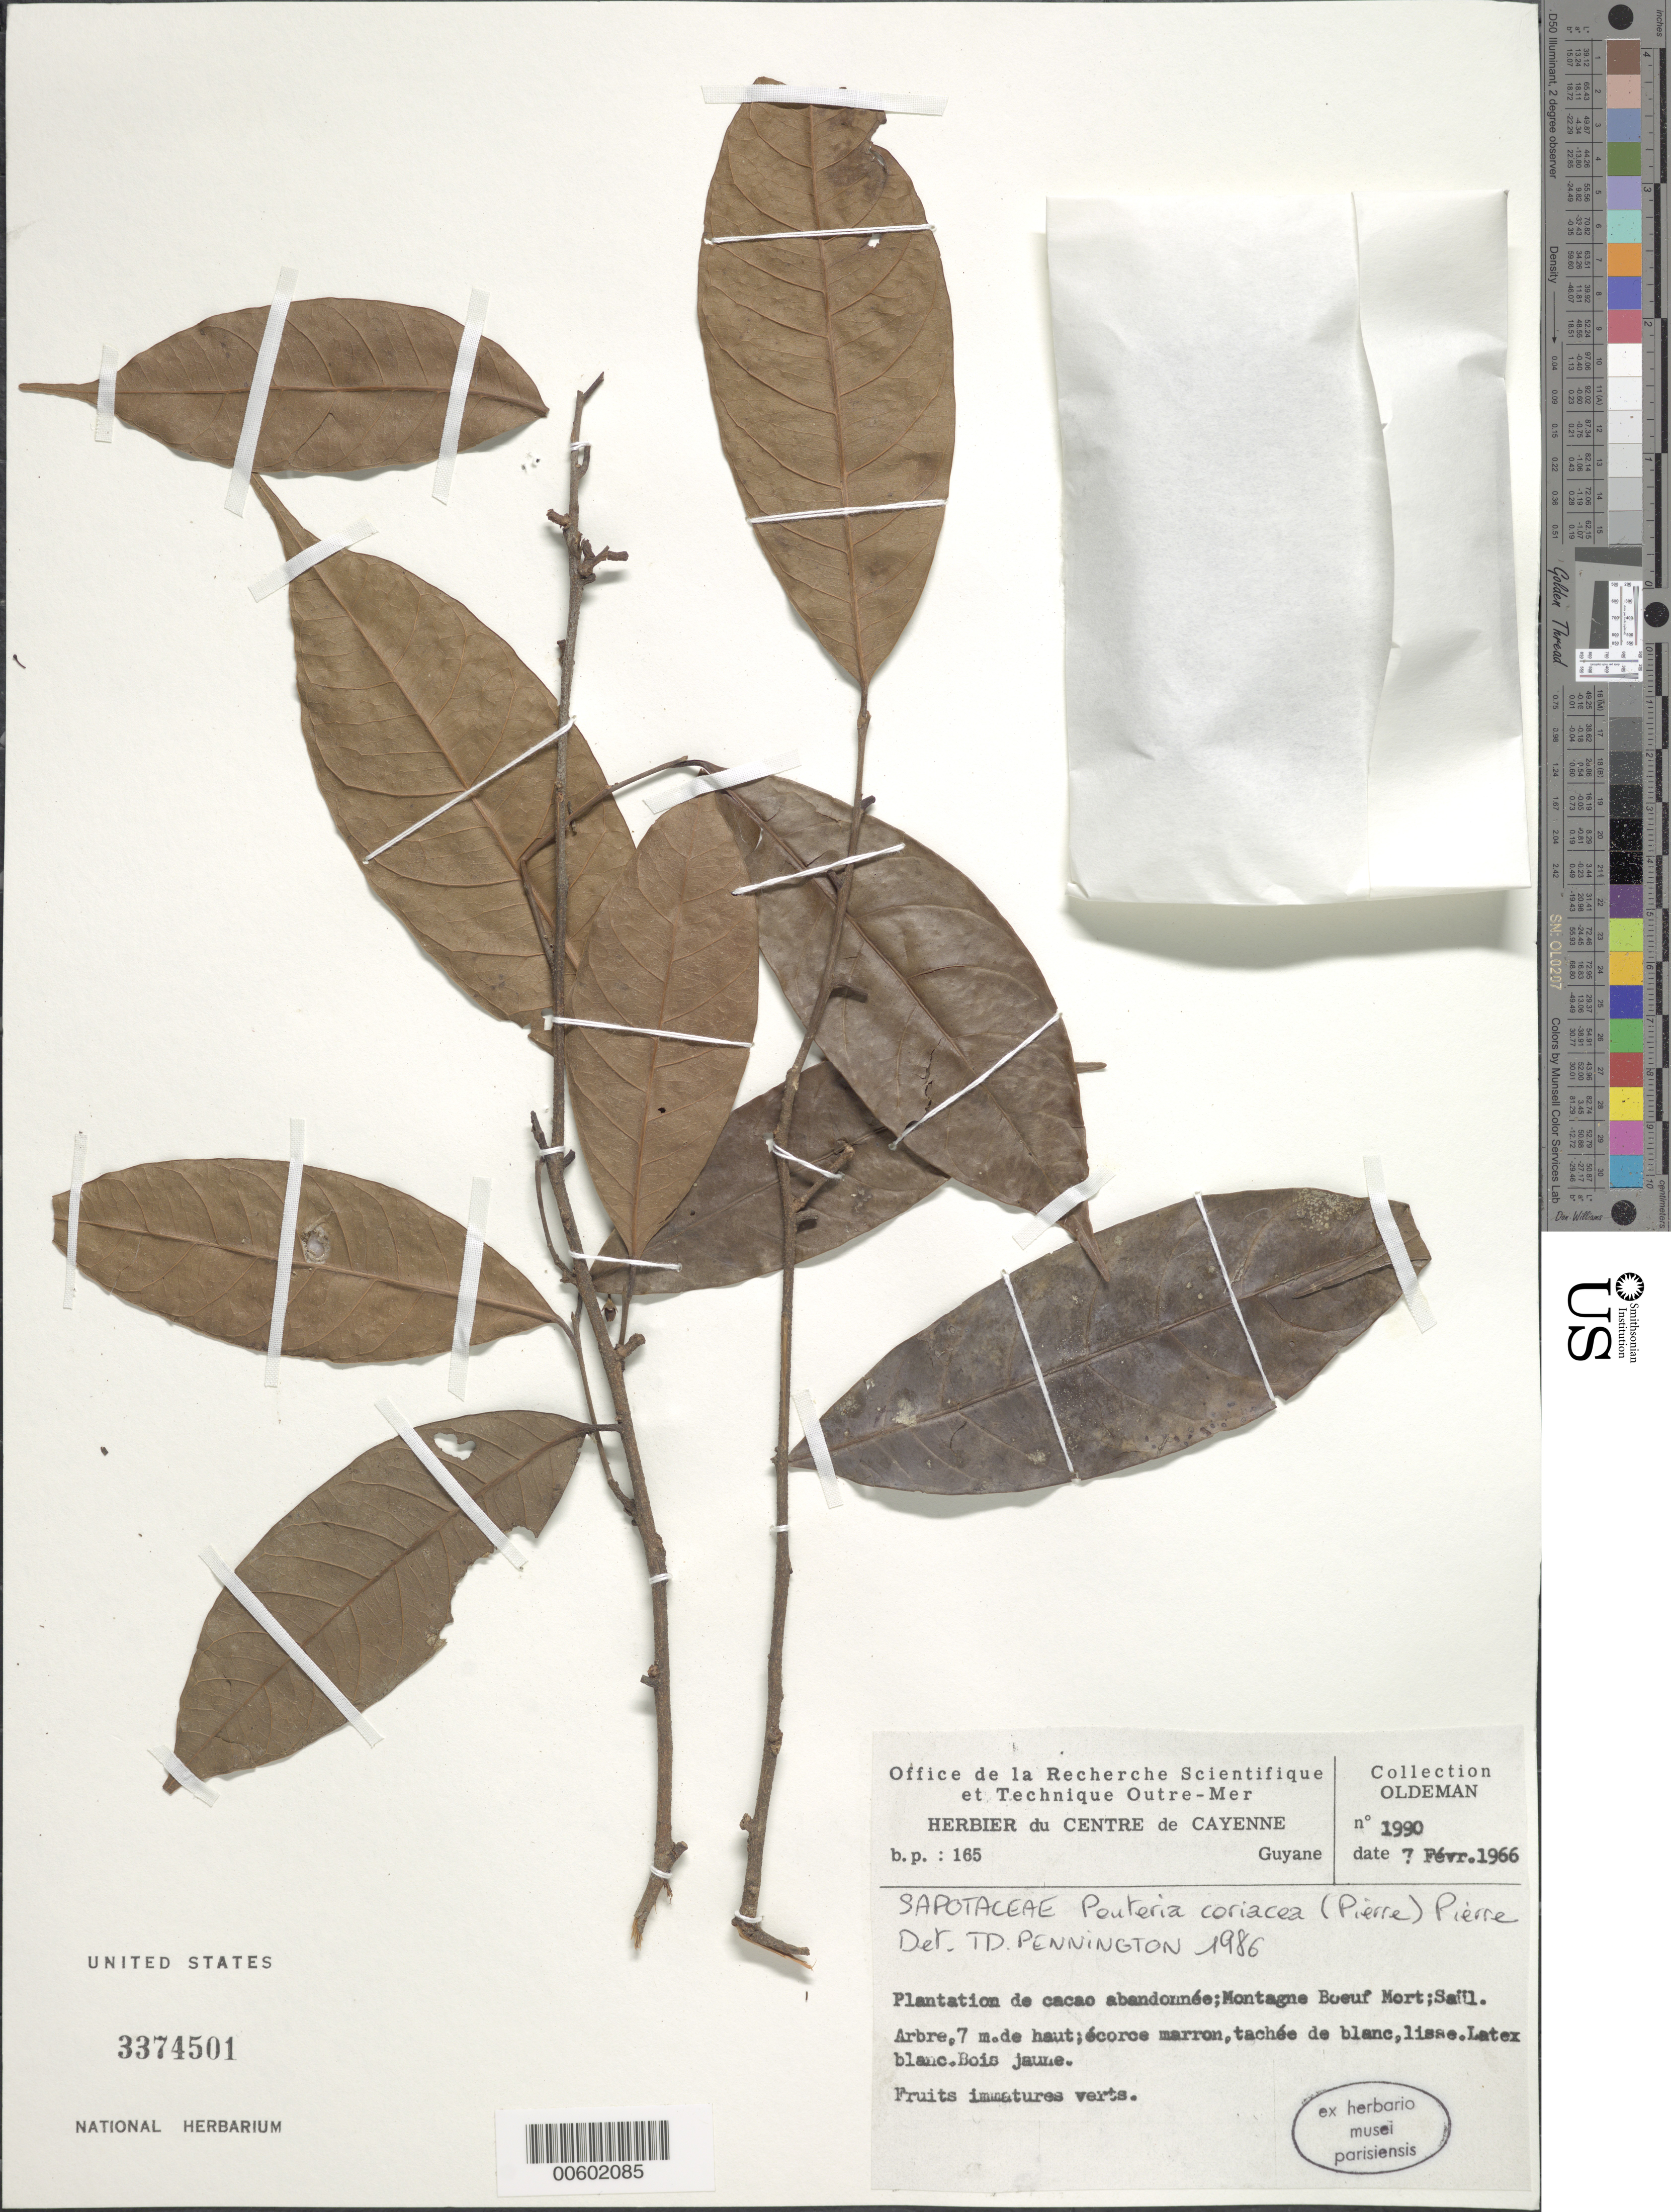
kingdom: Plantae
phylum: Tracheophyta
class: Magnoliopsida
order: Ericales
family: Sapotaceae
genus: Pouteria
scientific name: Pouteria coriacea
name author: (Pierre) Pierre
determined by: Pennington, T. D., (K)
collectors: R. Oldeman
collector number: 1990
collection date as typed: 7-Feb-66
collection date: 1966-02-07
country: French Guiana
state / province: Saint-Laurent-du-Maroni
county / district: Saül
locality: Montagne Boeuf Mort, Saül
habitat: Plantation de cacao abandonnée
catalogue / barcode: US 3374501